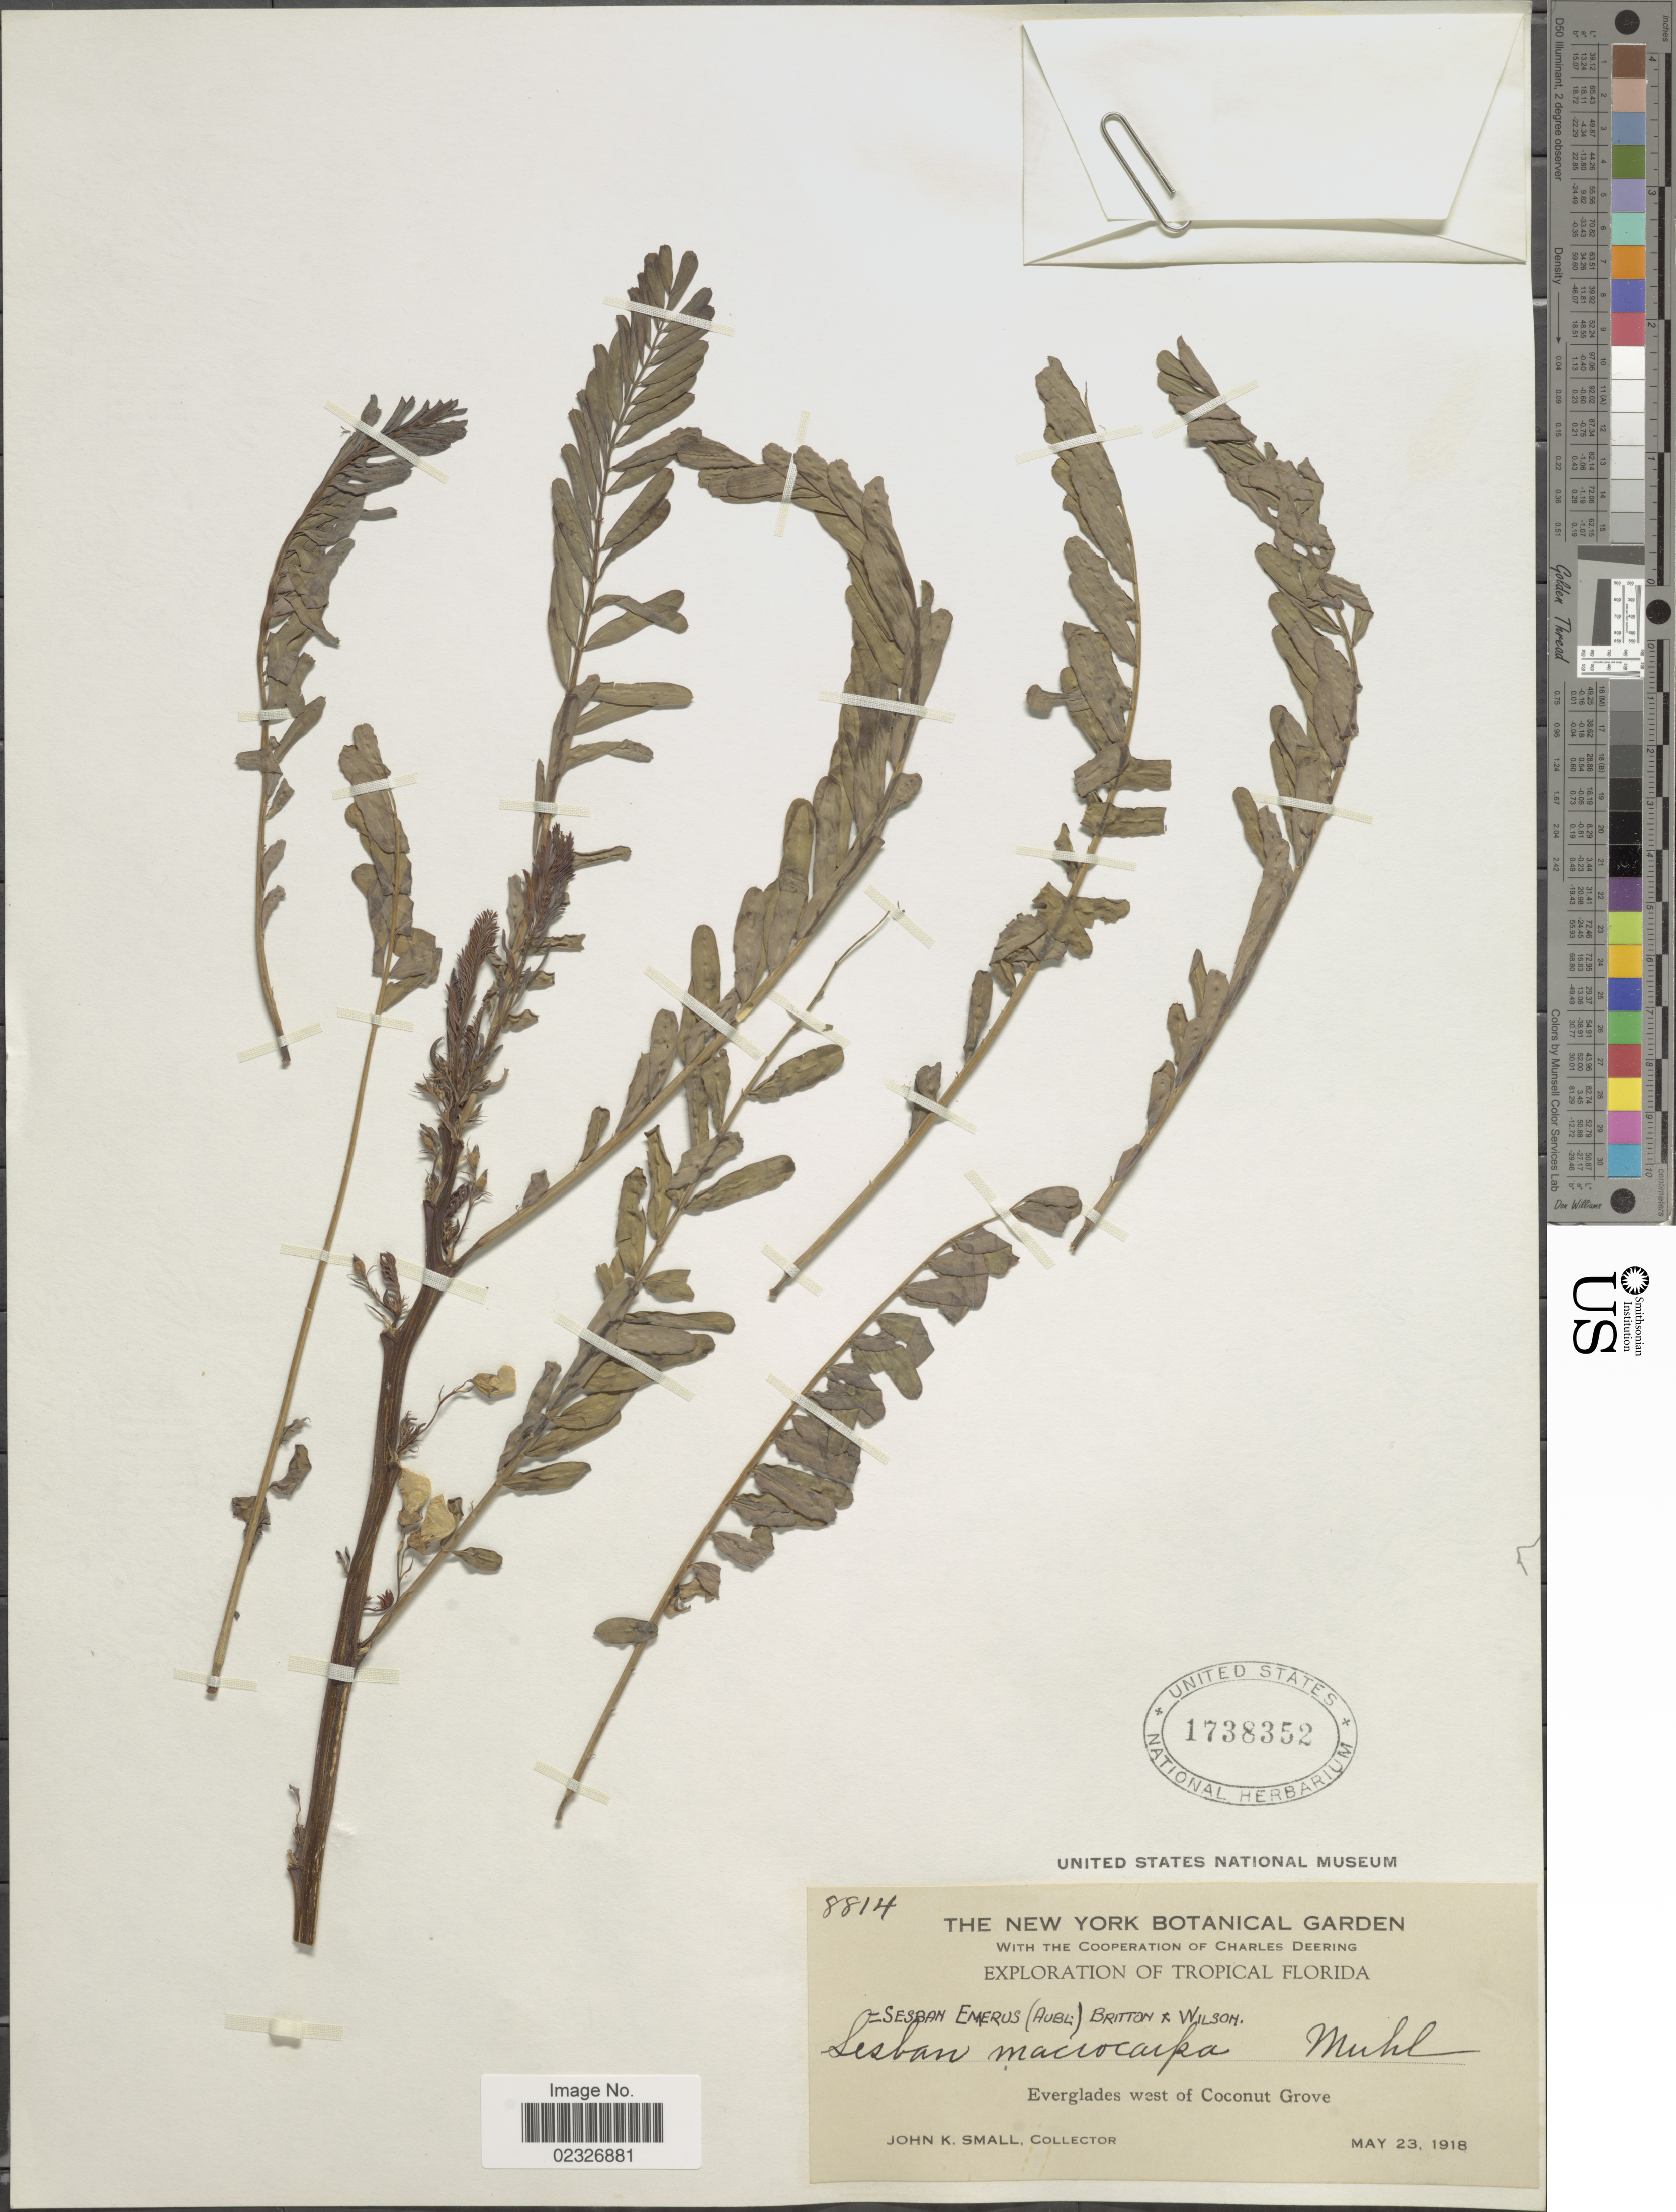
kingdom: Plantae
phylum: Tracheophyta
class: Magnoliopsida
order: Fabales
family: Fabaceae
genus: Sesbania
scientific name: Sesbania emerus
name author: (Aubl.) Urb.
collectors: J. K. Small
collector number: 8814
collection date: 1918-05-23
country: United States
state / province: Florida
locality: Tropical Florida, Everglades west of Coconut Grove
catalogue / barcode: US 1738352